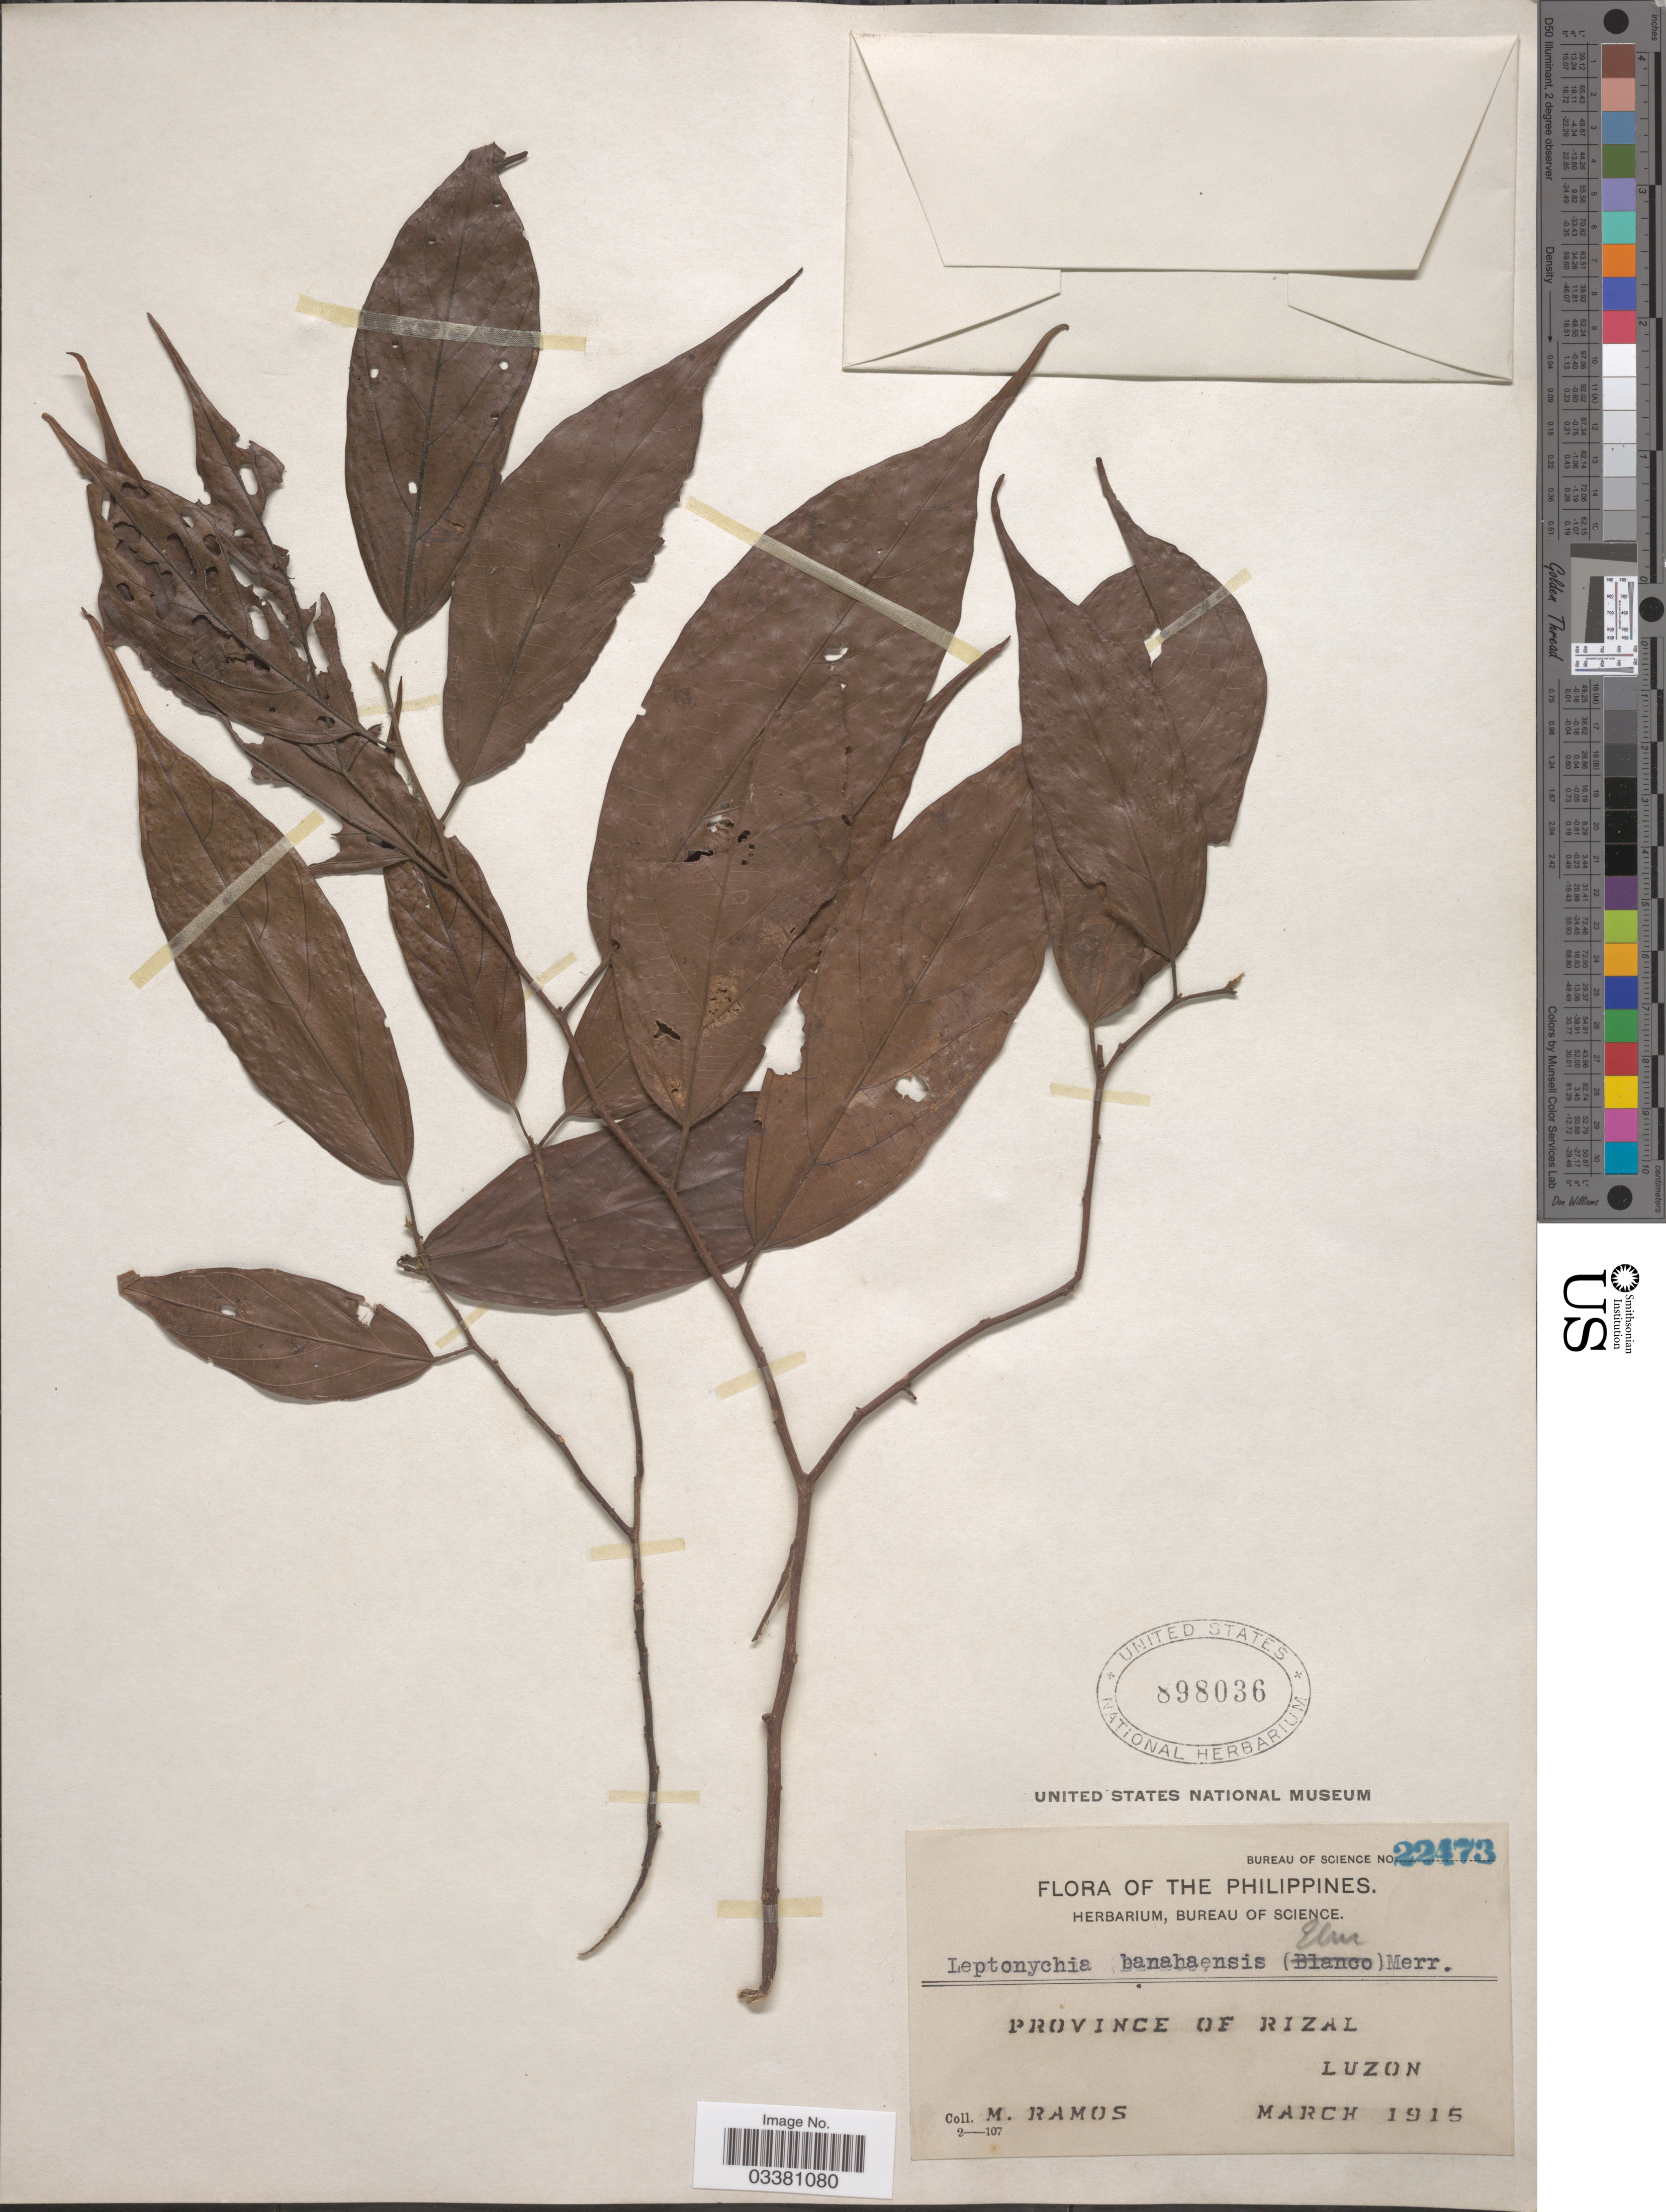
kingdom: Plantae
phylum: Tracheophyta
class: Magnoliopsida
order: Malvales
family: Malvaceae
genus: Leptonychia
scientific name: Leptonychia banahaensis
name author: Merr.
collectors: M. Ramos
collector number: Bureau of Science 22473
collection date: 1915-03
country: Philippines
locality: Province of Rizal, Luzon.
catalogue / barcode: US 898036